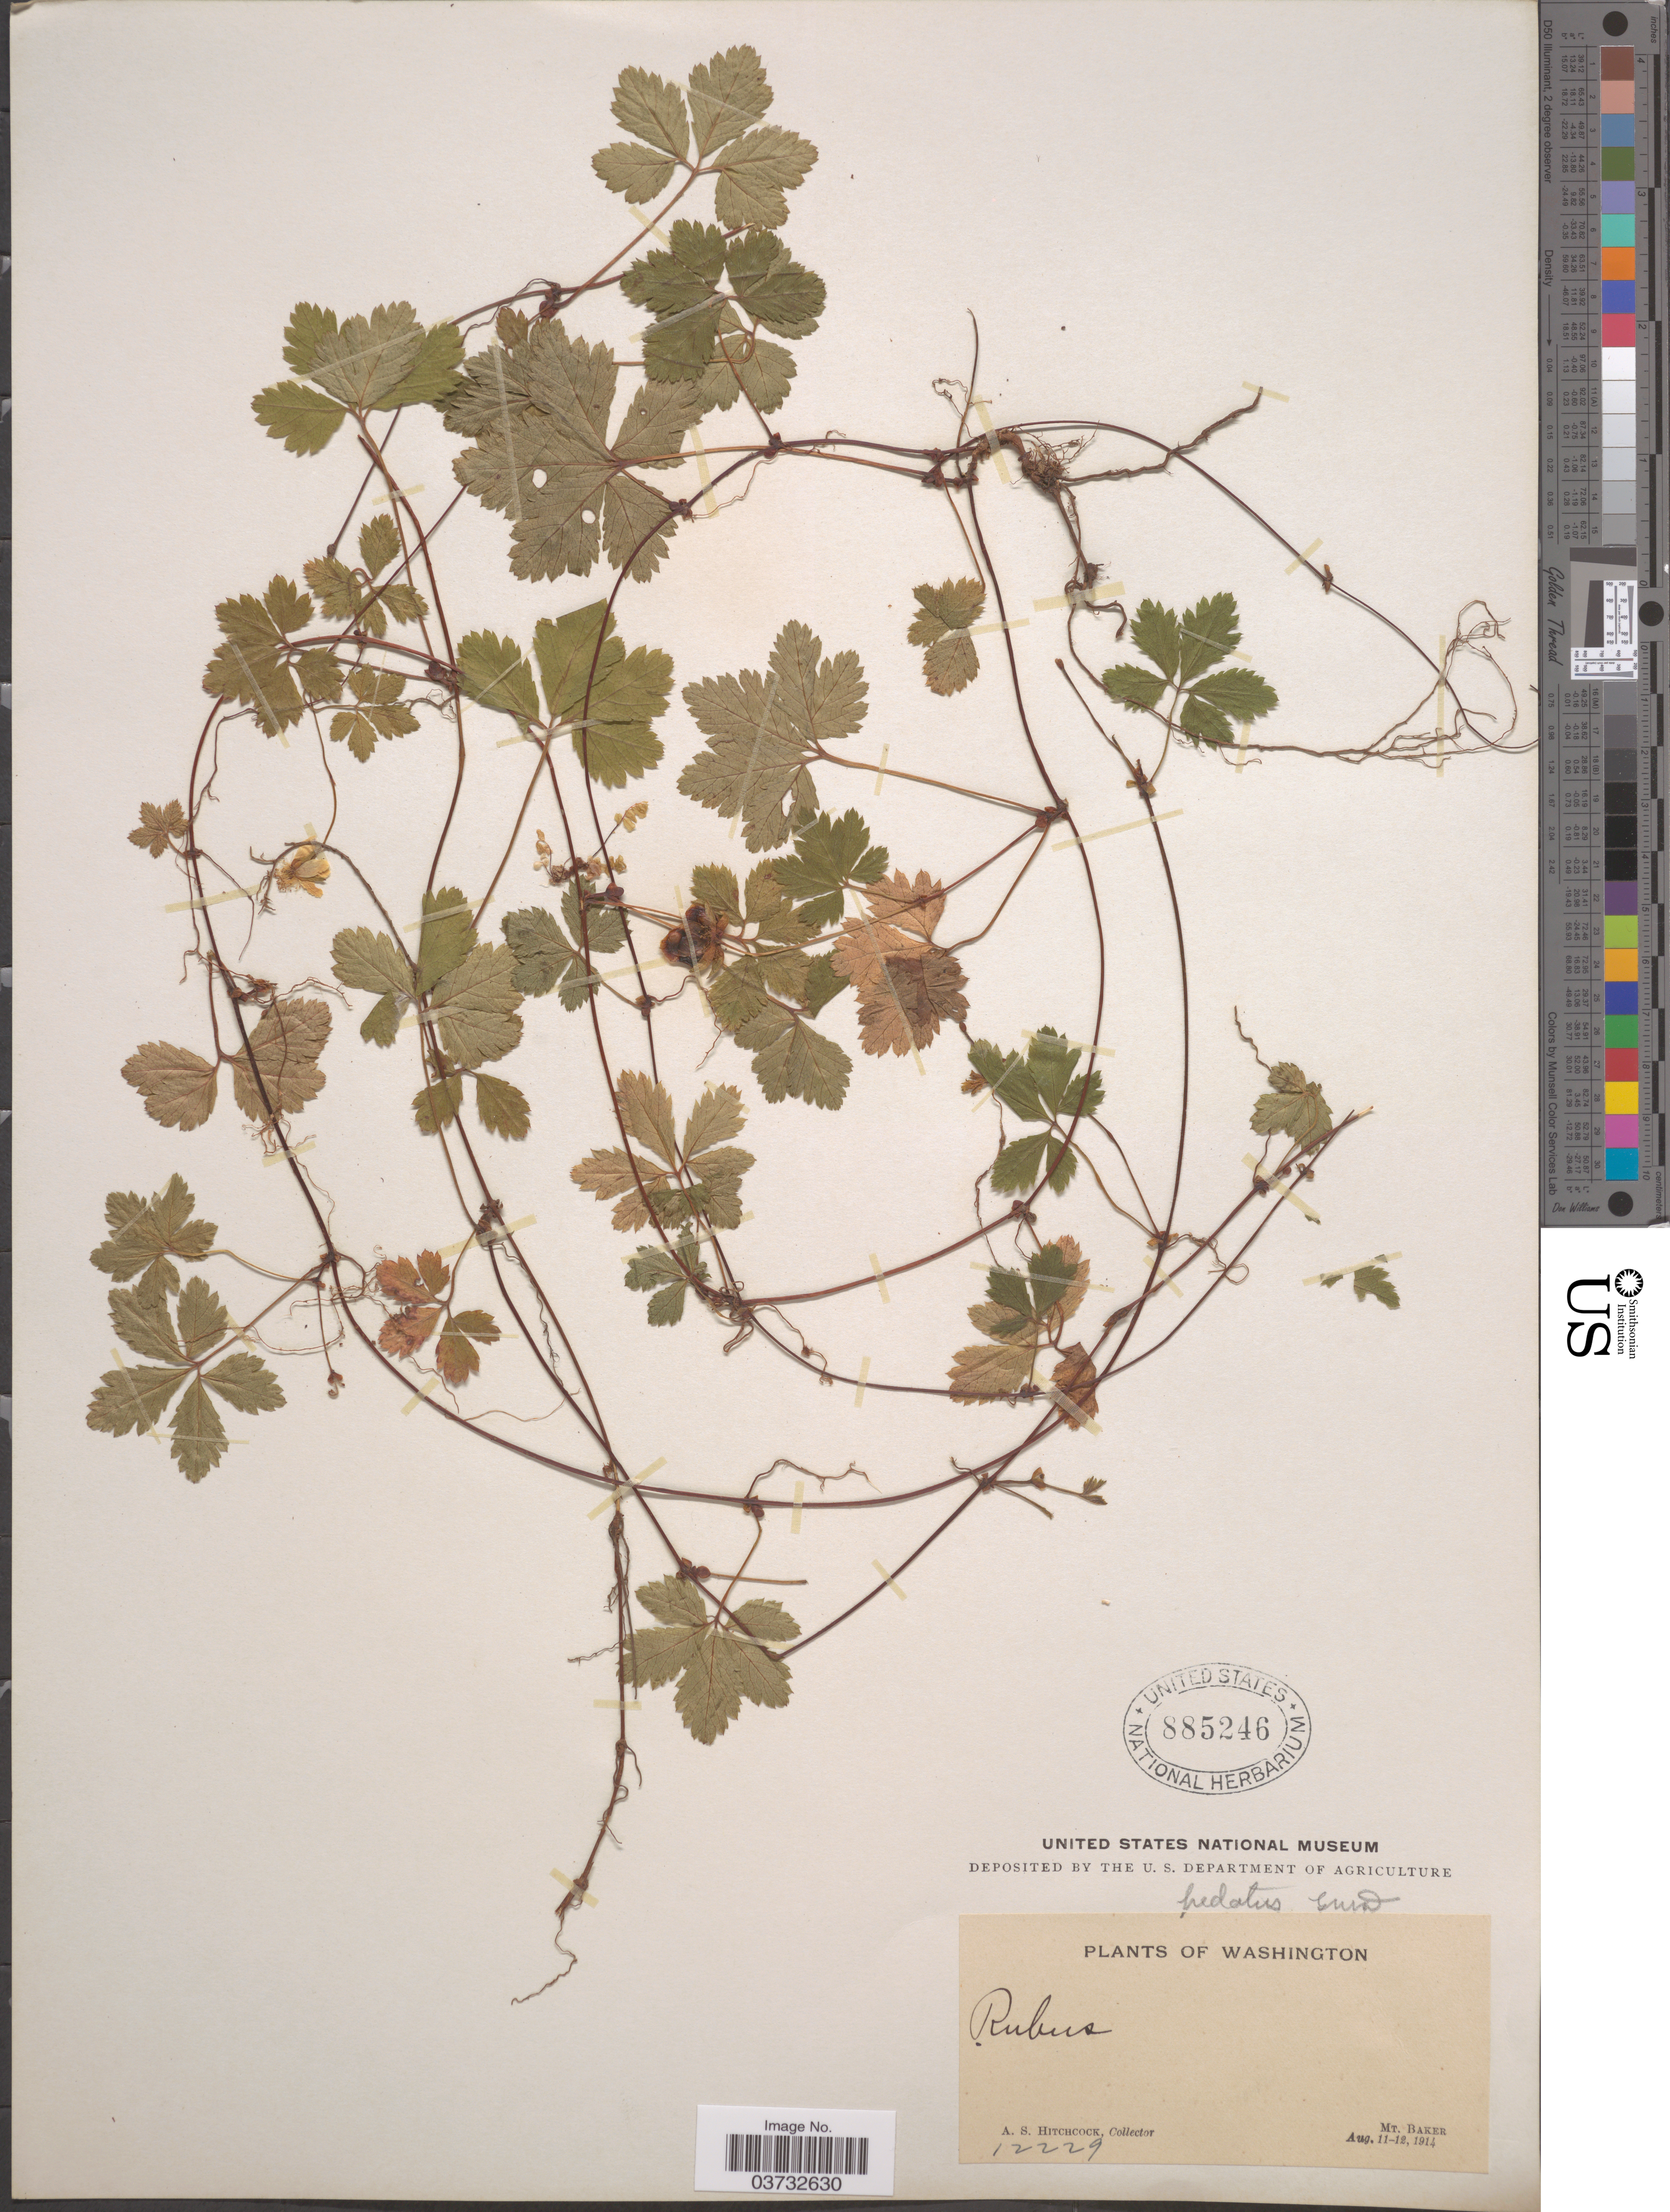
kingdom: Plantae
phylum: Tracheophyta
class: Magnoliopsida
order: Rosales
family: Rosaceae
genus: Rubus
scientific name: Rubus sp.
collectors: A. S. Hitchcock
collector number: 12229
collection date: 1914-08-11/1914-08-12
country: United States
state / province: Washington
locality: Mt. Baker.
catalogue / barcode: US 885246